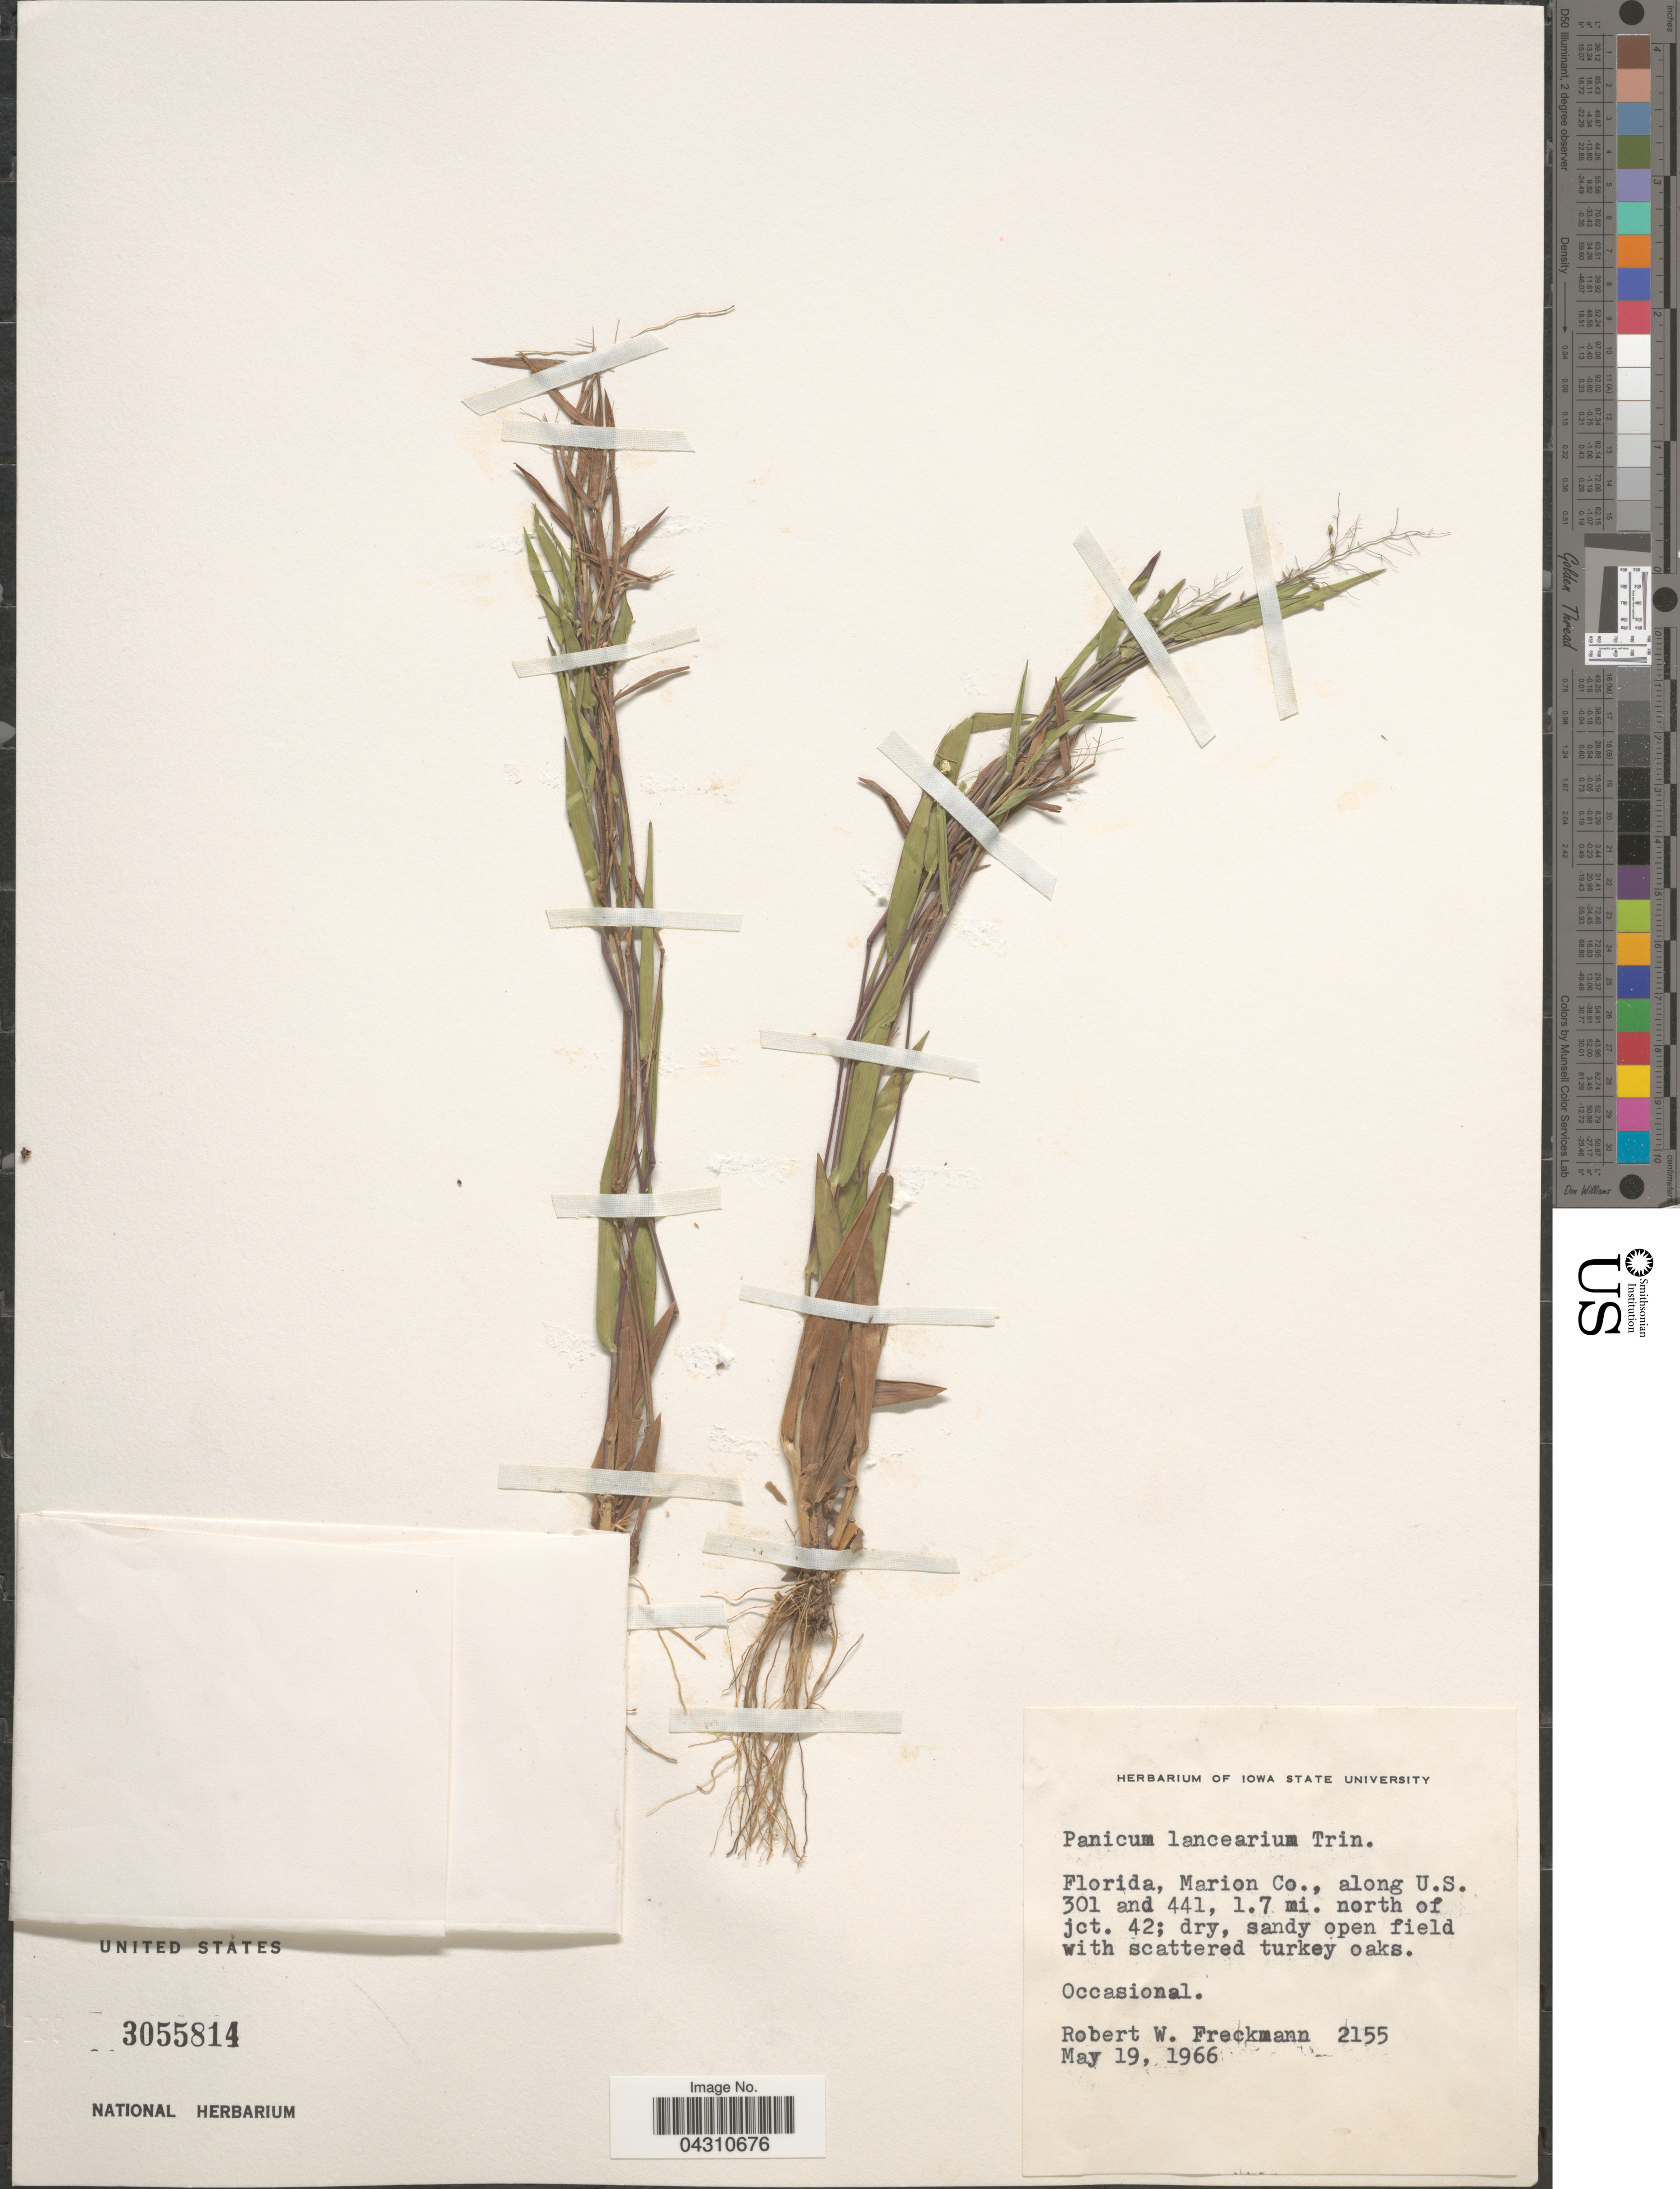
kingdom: Plantae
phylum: Tracheophyta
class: Liliopsida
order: Poales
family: Poaceae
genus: Dichanthelium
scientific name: Dichanthelium portoricense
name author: (Desv. ex Ham.) B.F. Hansen & Wunderlin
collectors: R. Freckmann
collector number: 2155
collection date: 1966-05-19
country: United States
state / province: Florida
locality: Marion Co., along U.S. 301 and 441, 1.7 mi. north of jct. 42; dry, sandy open field with scattered turkey oaks.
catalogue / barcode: US 3055814